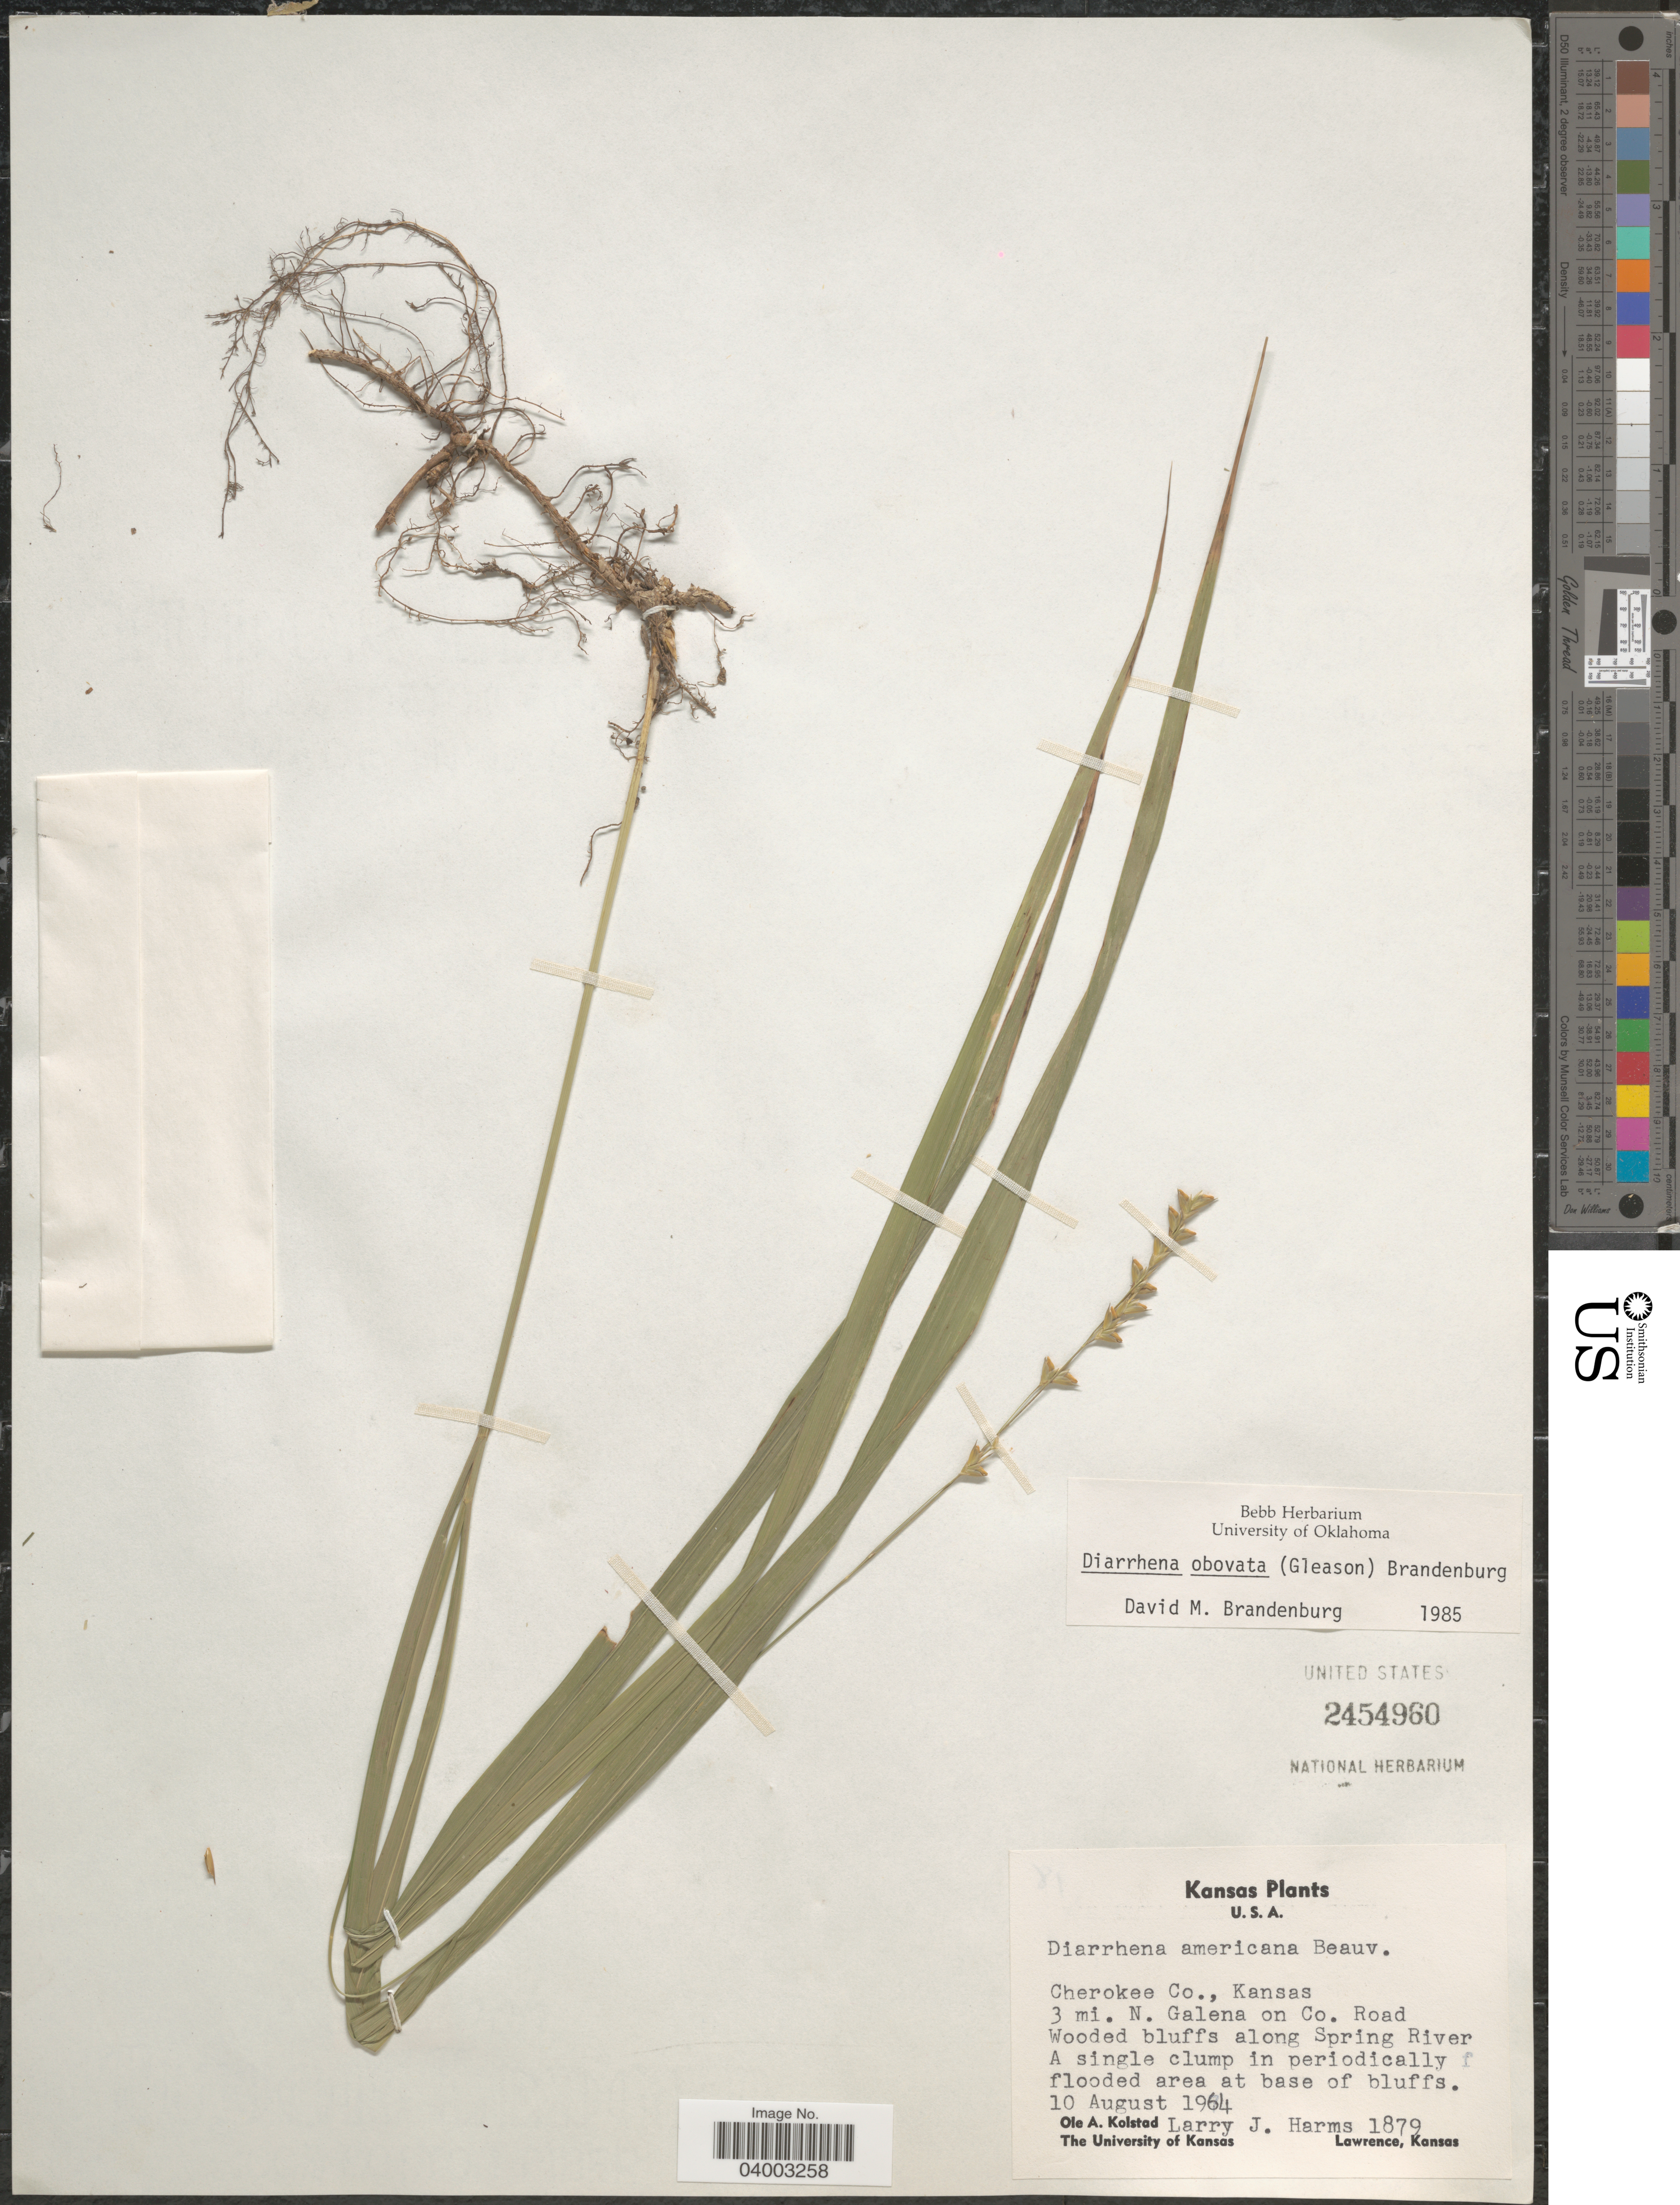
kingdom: Plantae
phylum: Tracheophyta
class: Liliopsida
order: Poales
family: Poaceae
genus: Diarrhena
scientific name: Diarrhena obovata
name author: (Gleason) Brandenburg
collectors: O. Kolstad & L. Harms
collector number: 1879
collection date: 1964-08-10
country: United States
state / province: Kansas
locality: Cherokee Co., 3 mi. N. Galena on Co. Road. Wooded bluffs along Spring River.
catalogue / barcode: US 2454960